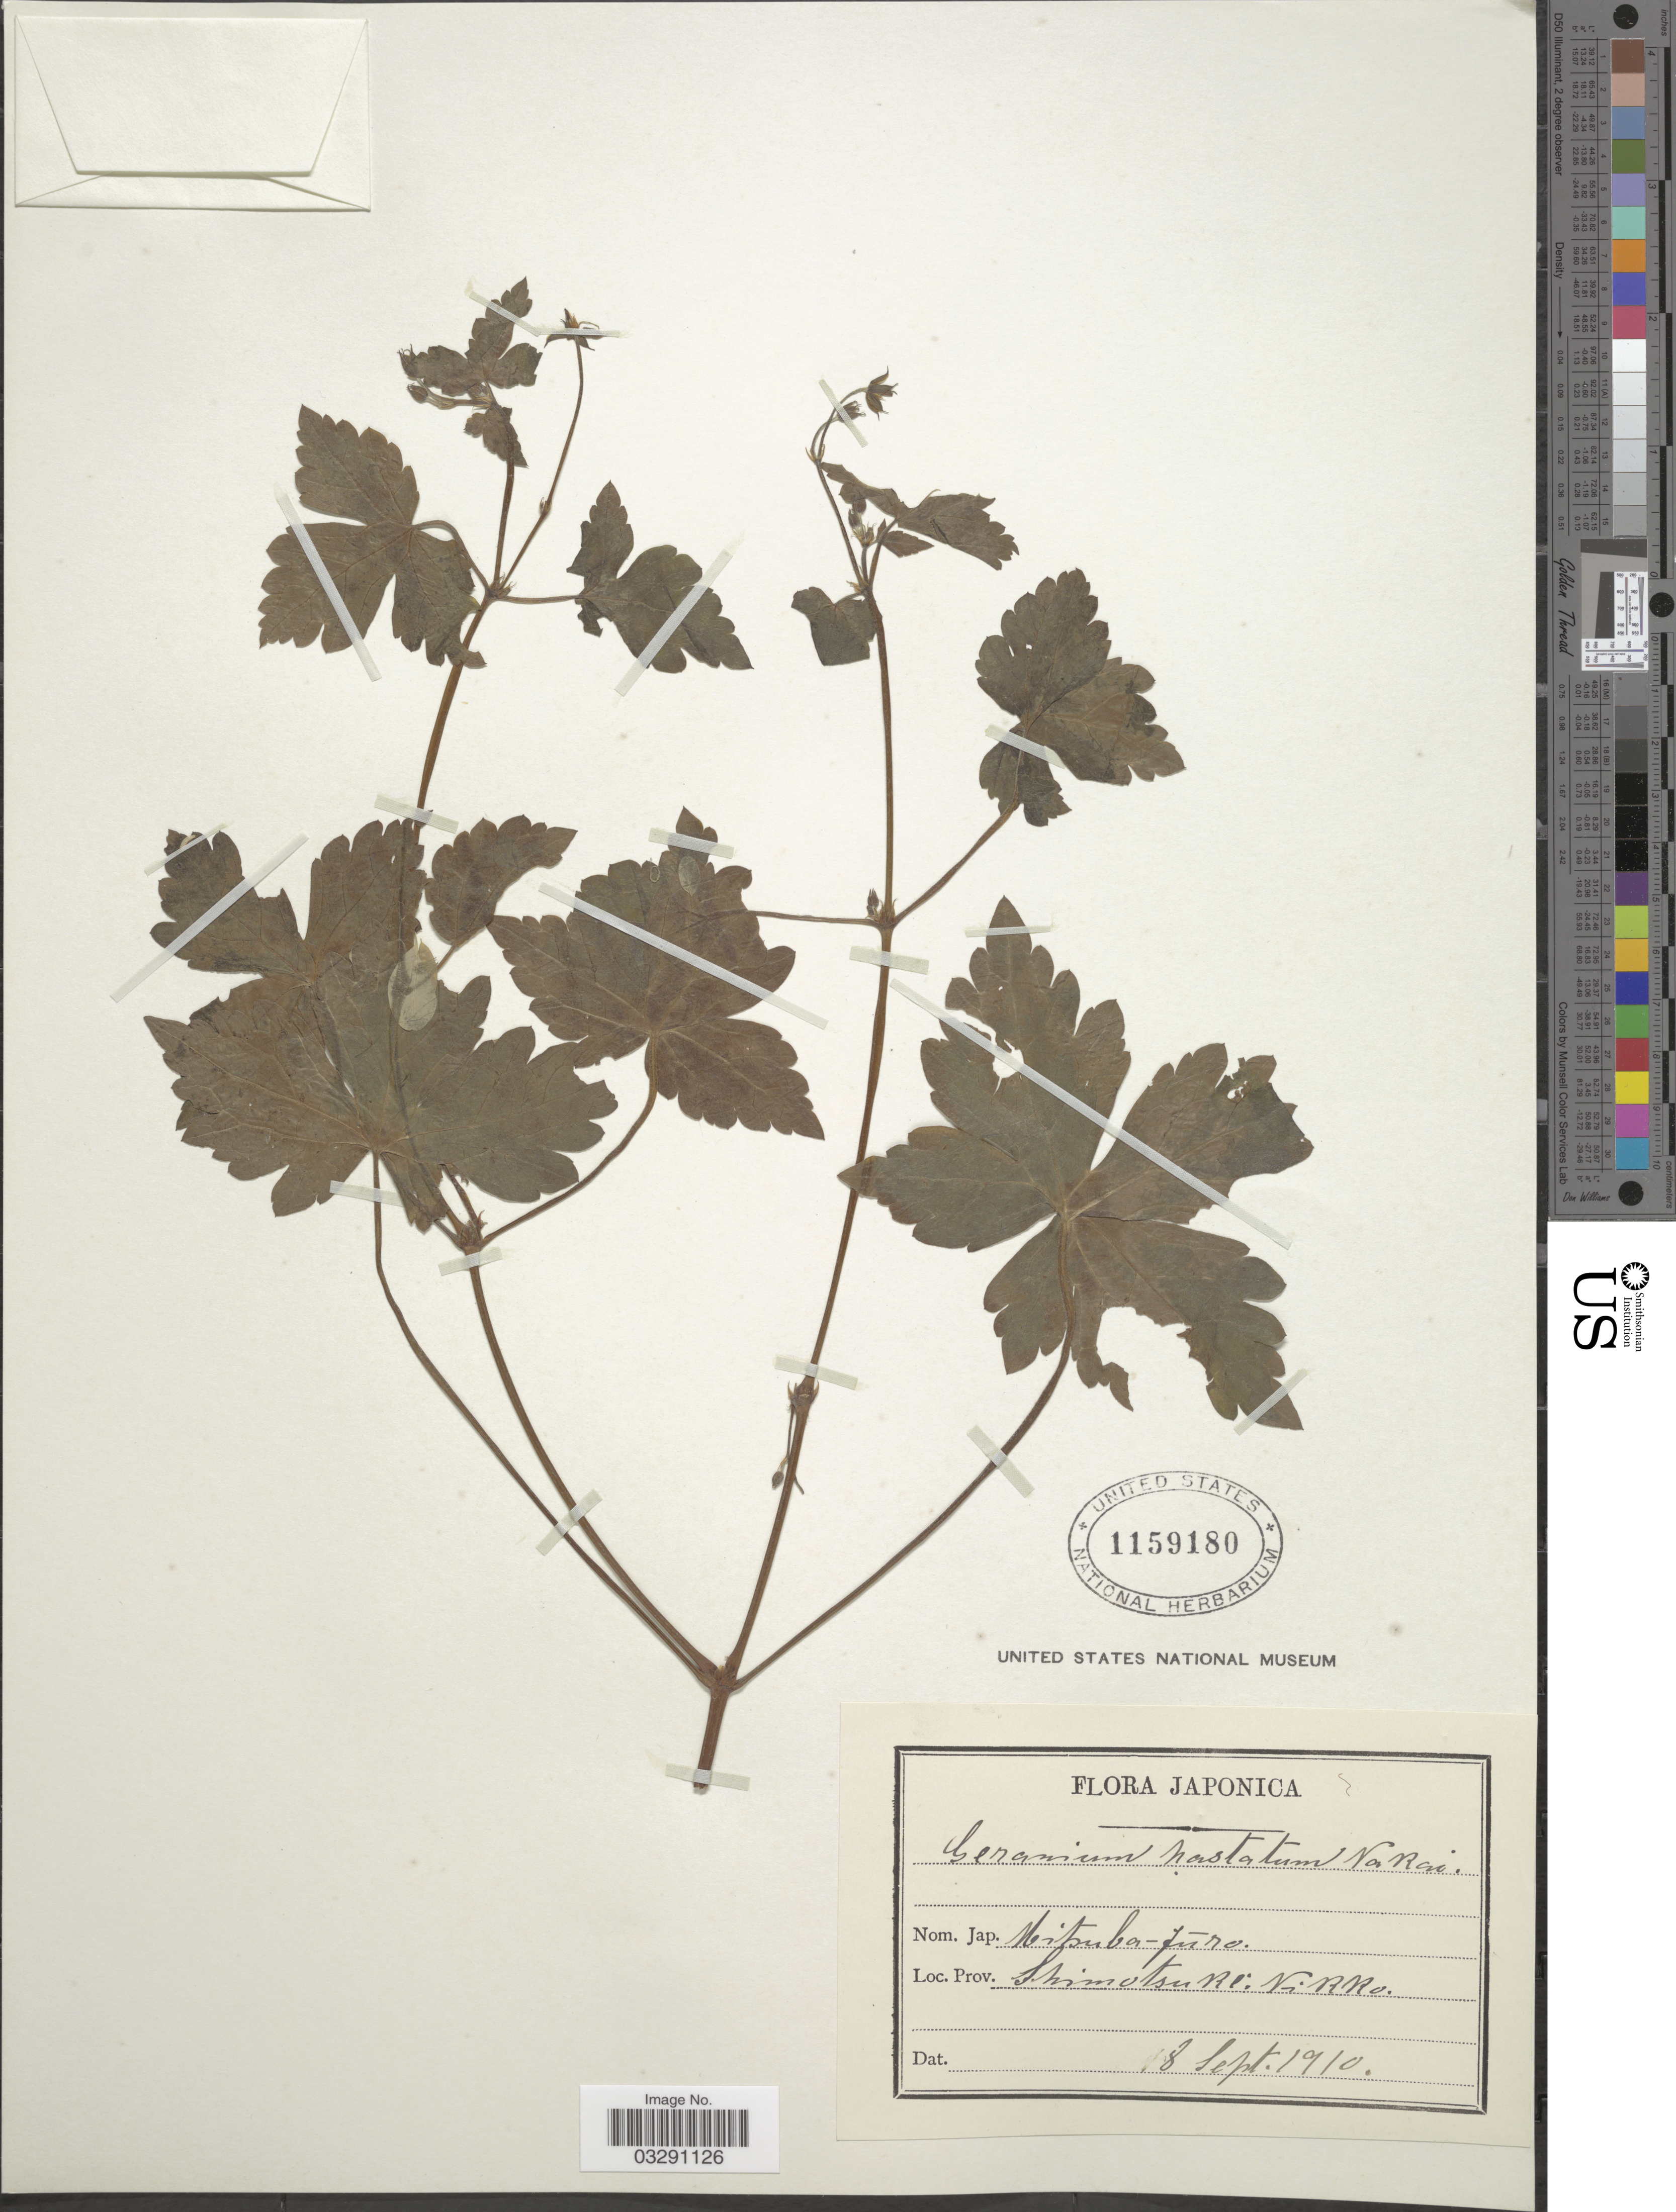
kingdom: Plantae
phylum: Tracheophyta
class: Magnoliopsida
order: Geraniales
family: Geraniaceae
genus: Geranium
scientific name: Geranium hastatum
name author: Nakai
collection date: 1910-09-18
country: Japan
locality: Shimotsuke: Nikko.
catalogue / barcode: US 1159180